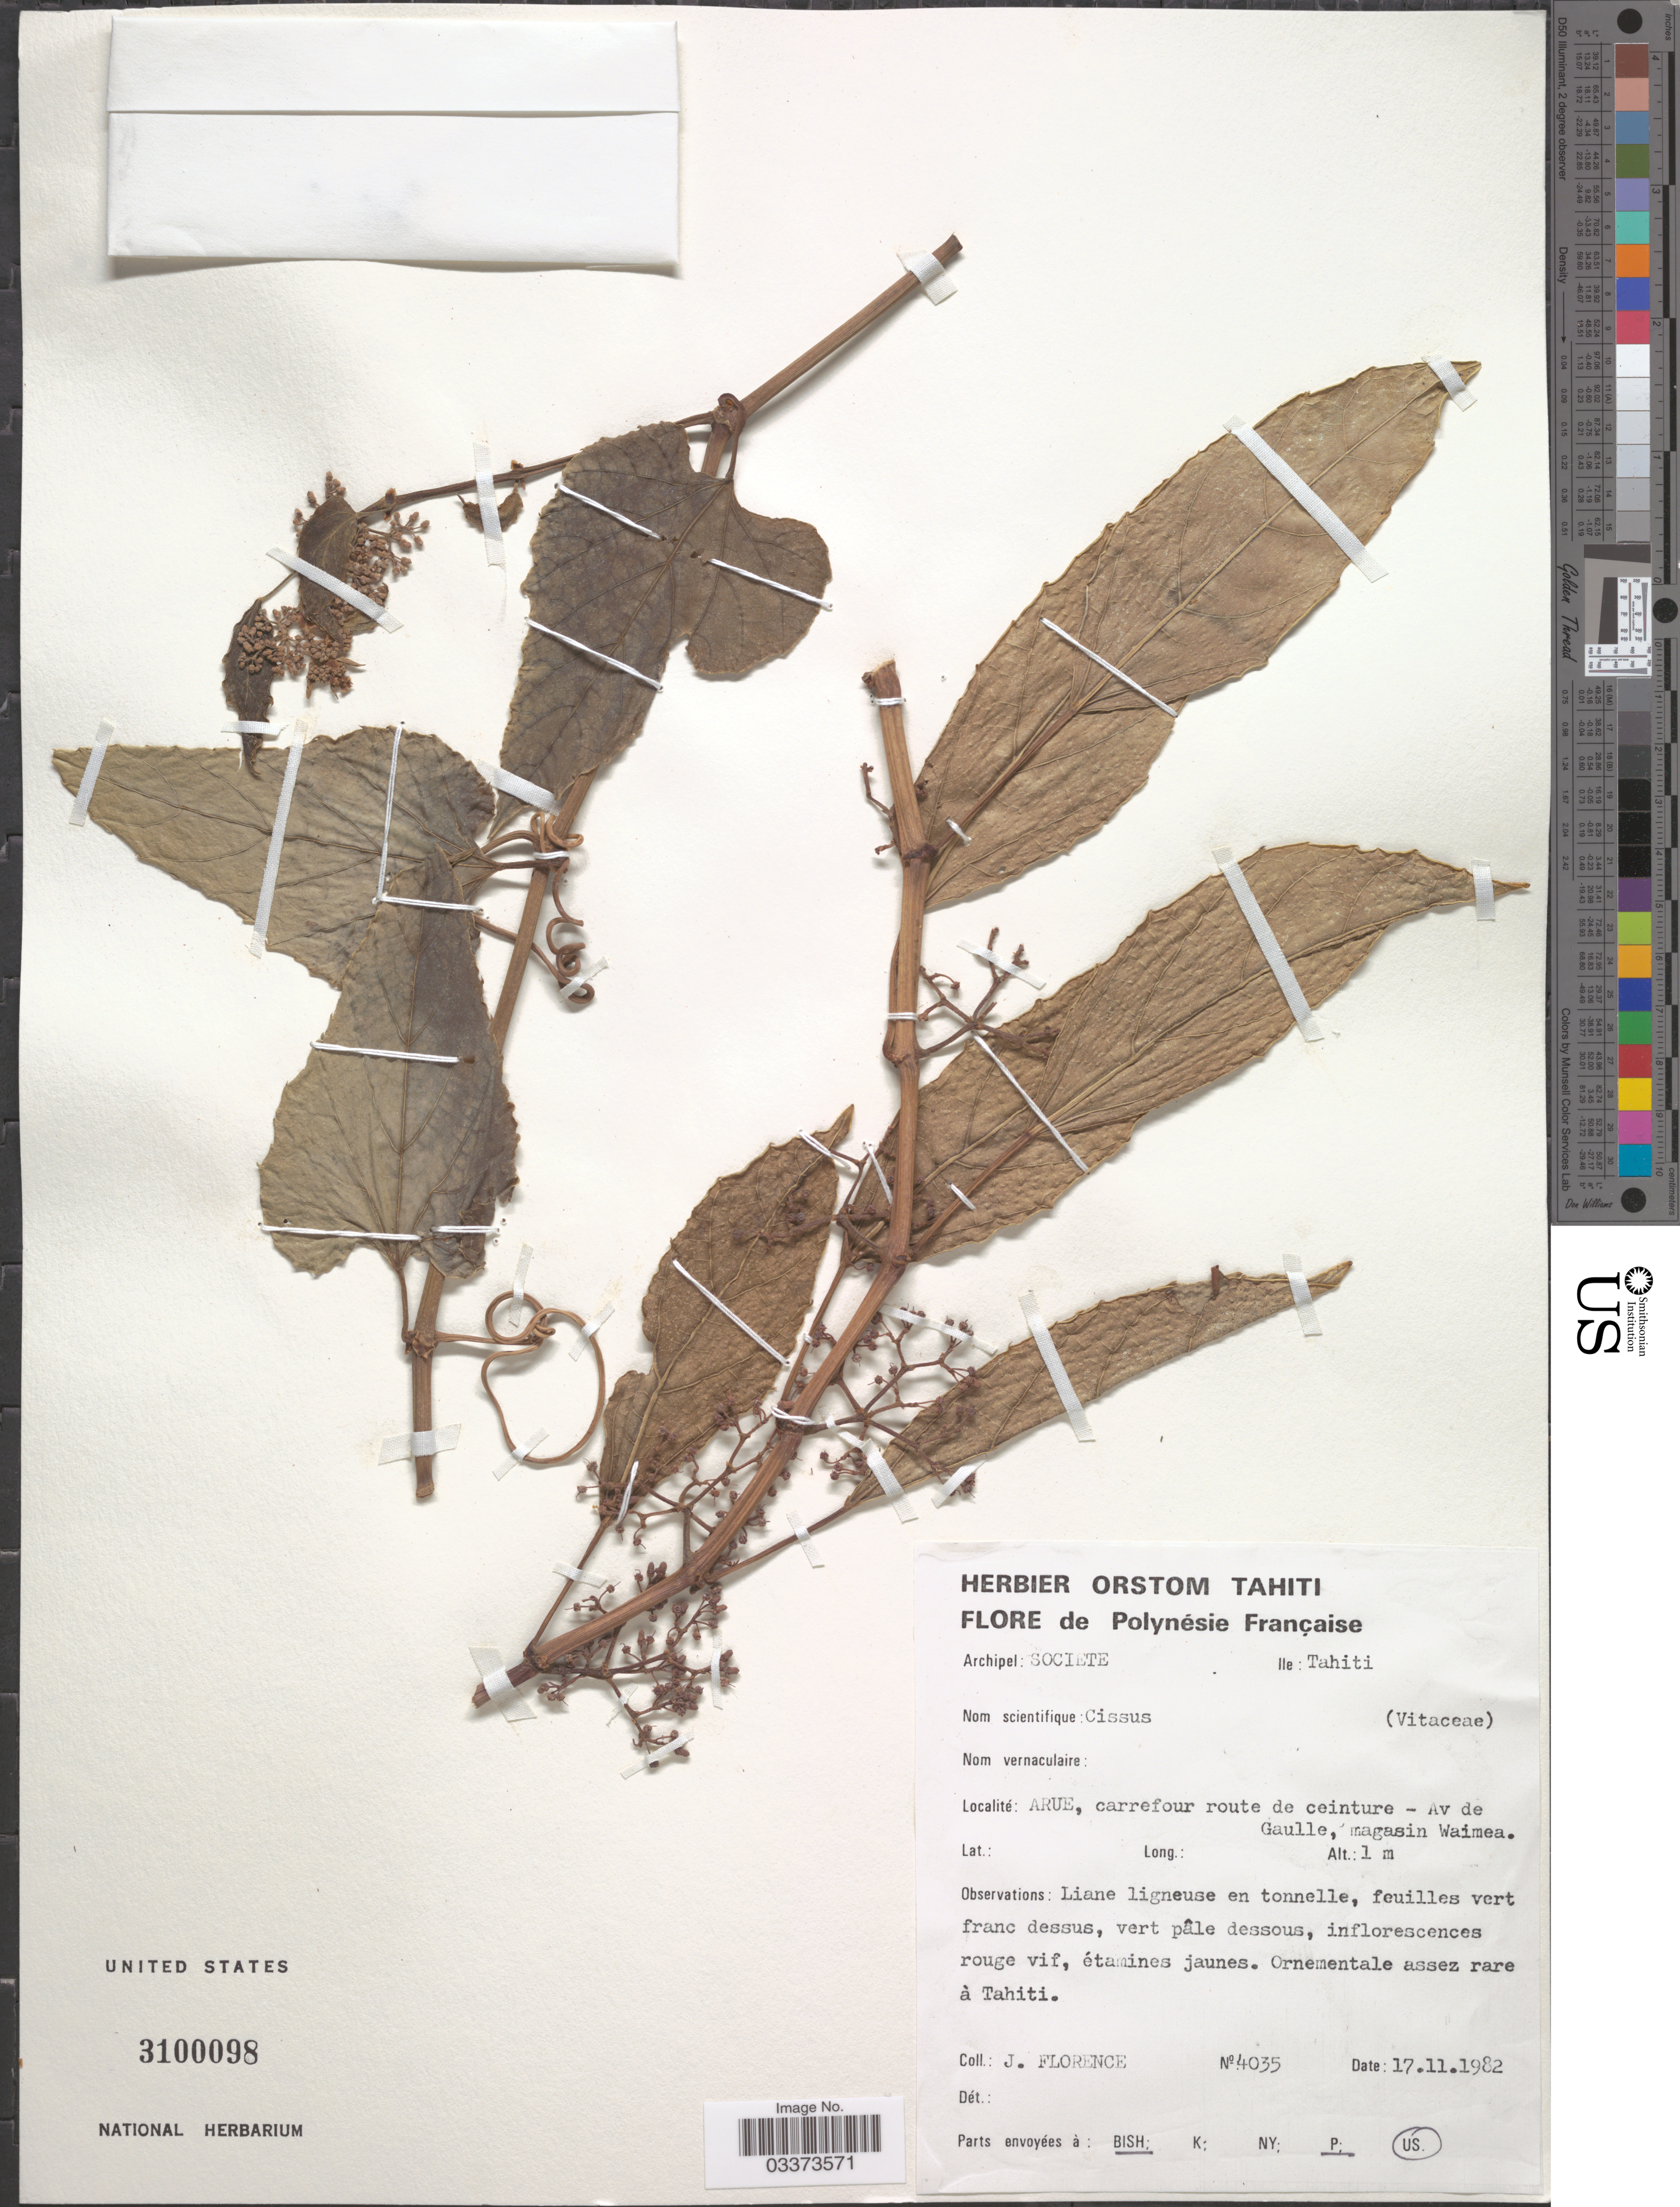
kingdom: Plantae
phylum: Tracheophyta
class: Magnoliopsida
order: Vitales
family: Vitaceae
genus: Cissus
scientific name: Cissus sp.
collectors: J. Florence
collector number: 4035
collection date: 1982-11-17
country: French Polynesia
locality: Archipel: Societe. Ille: Tahiti. Polynésie Française. Arue, carrefour route de ceinture - Av de Gaulle, magasin Waimea. Ornementale assez rare à Tahiti. [unsure placement]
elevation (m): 1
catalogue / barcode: US 3100098